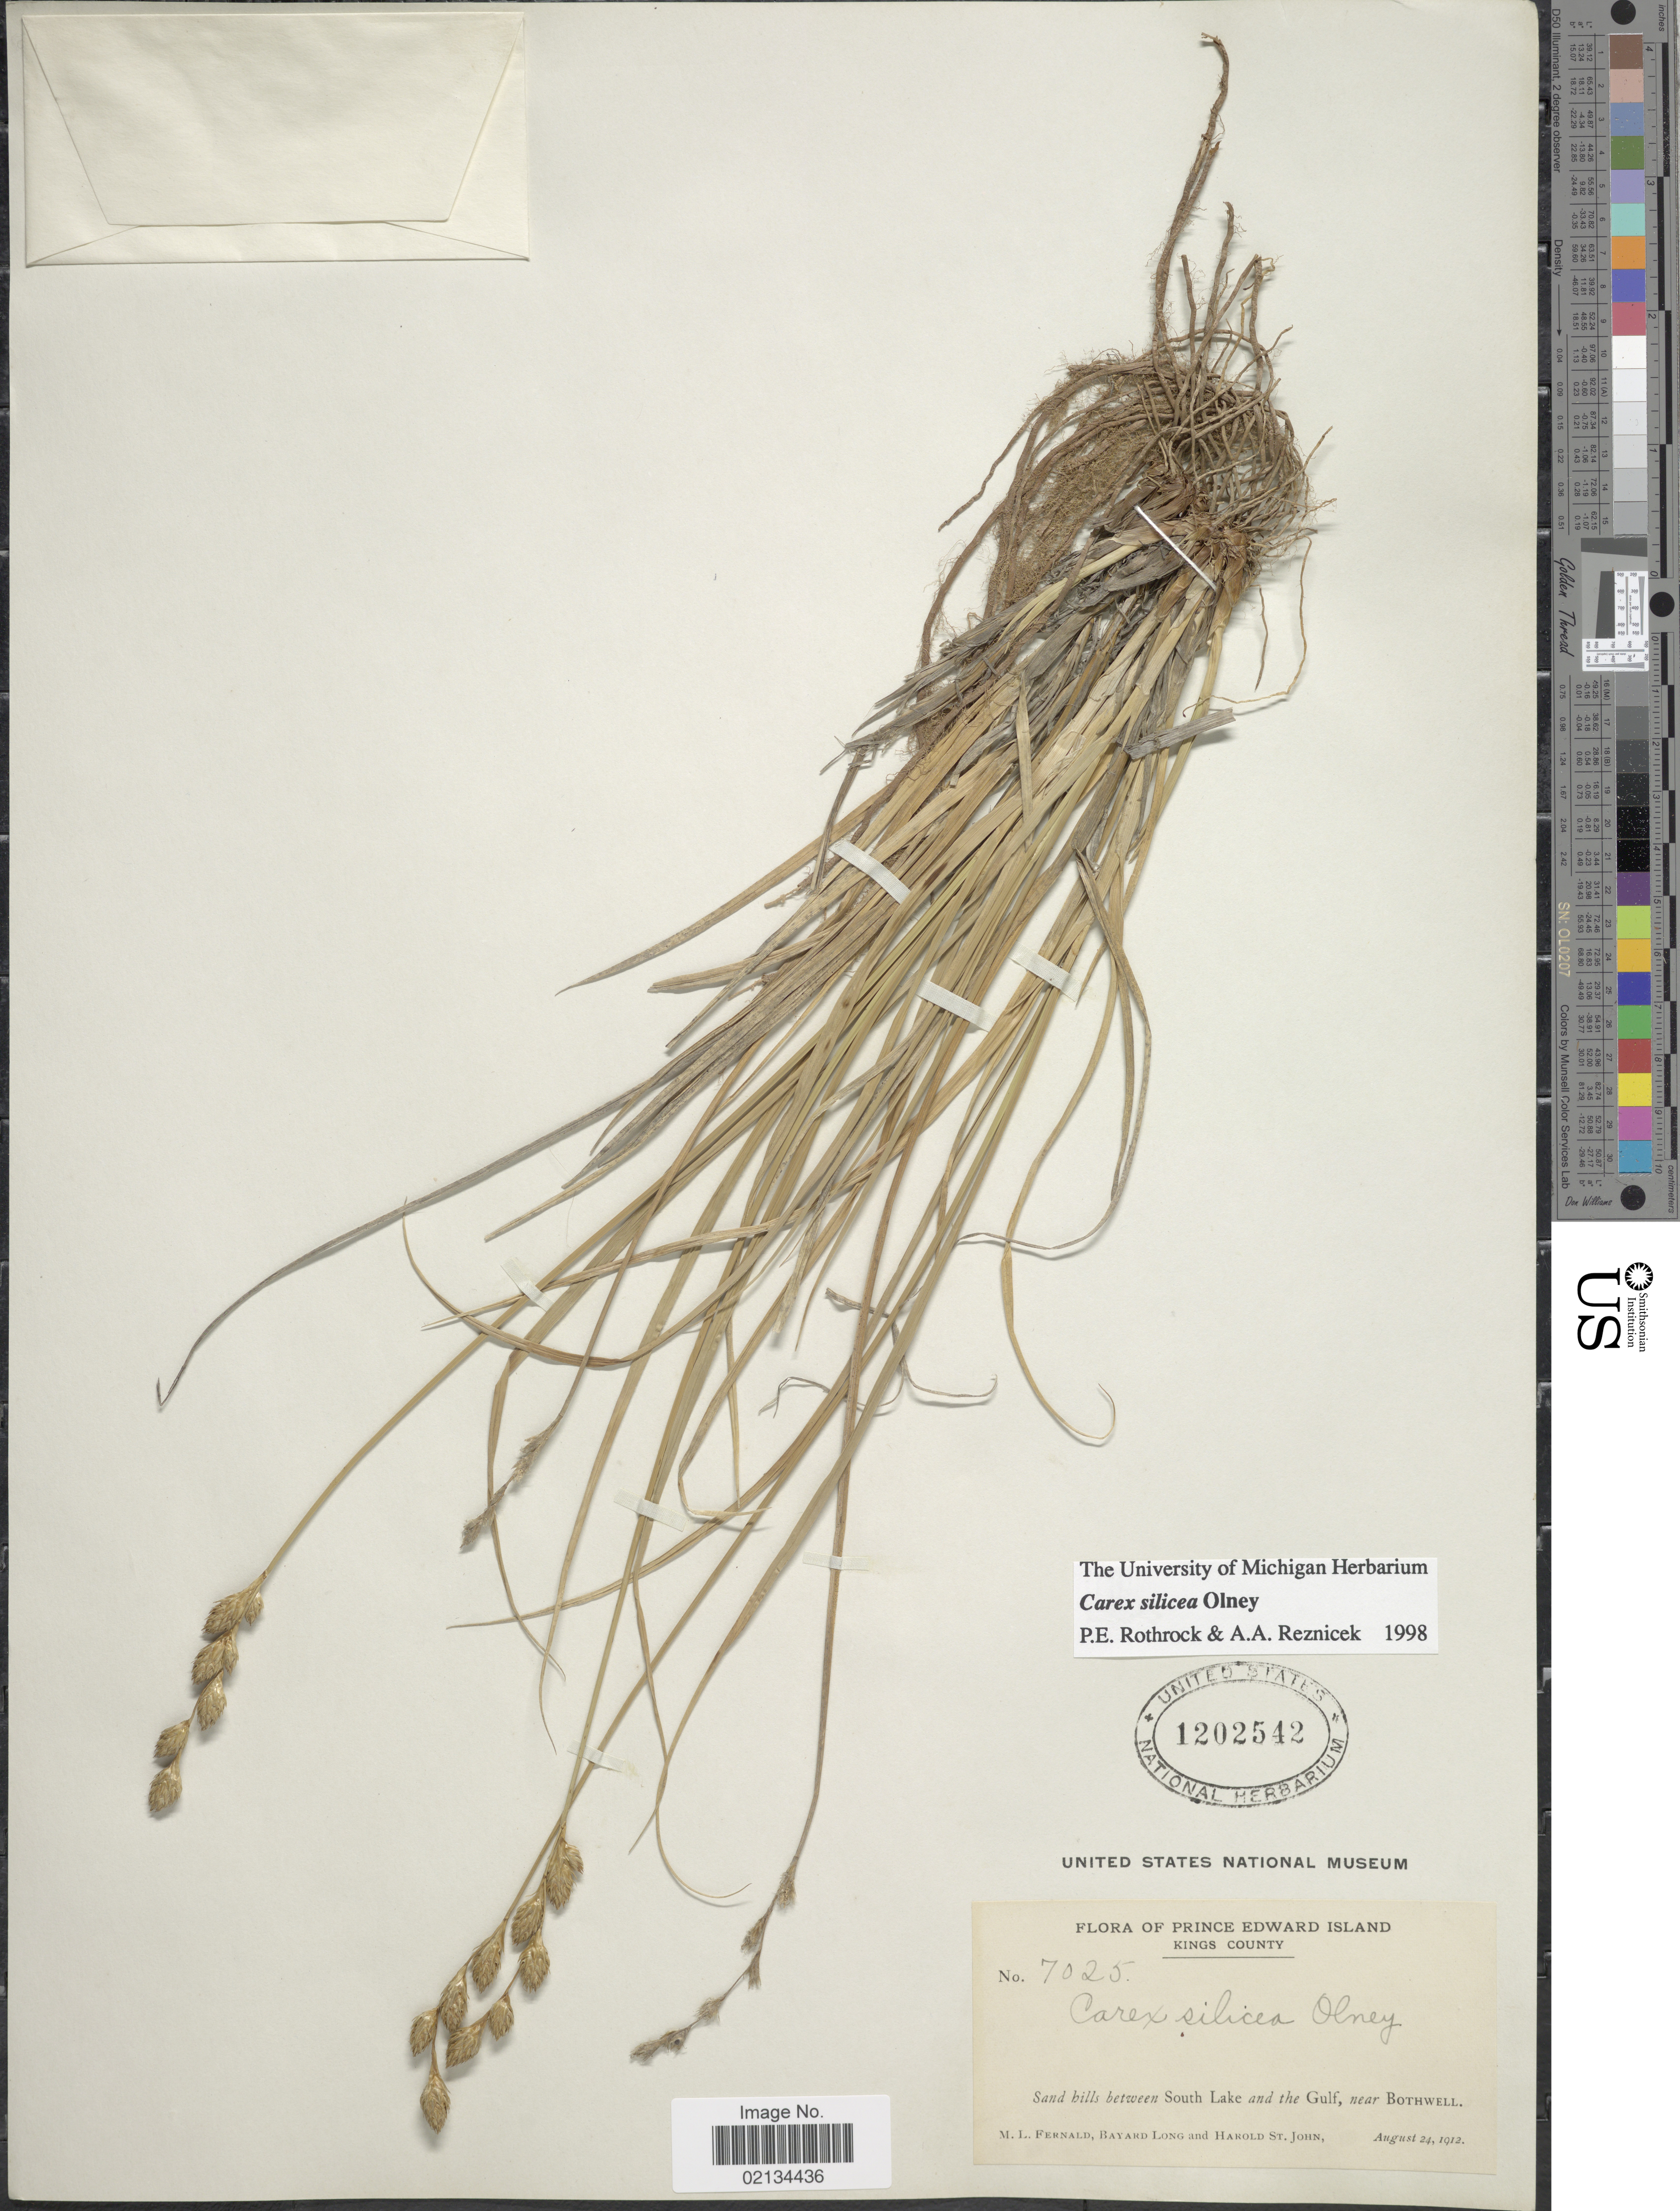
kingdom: Plantae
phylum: Tracheophyta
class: Liliopsida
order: Poales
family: Cyperaceae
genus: Carex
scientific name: Carex silicea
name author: Olney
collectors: M. L. Fernald, B. Long & H. St. John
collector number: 7025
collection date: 1912-08-24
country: Canada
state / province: Prince Edward Island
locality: Kings County, sand hills between South Lake and the Gulf, near Bothwell.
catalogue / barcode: US 1202542